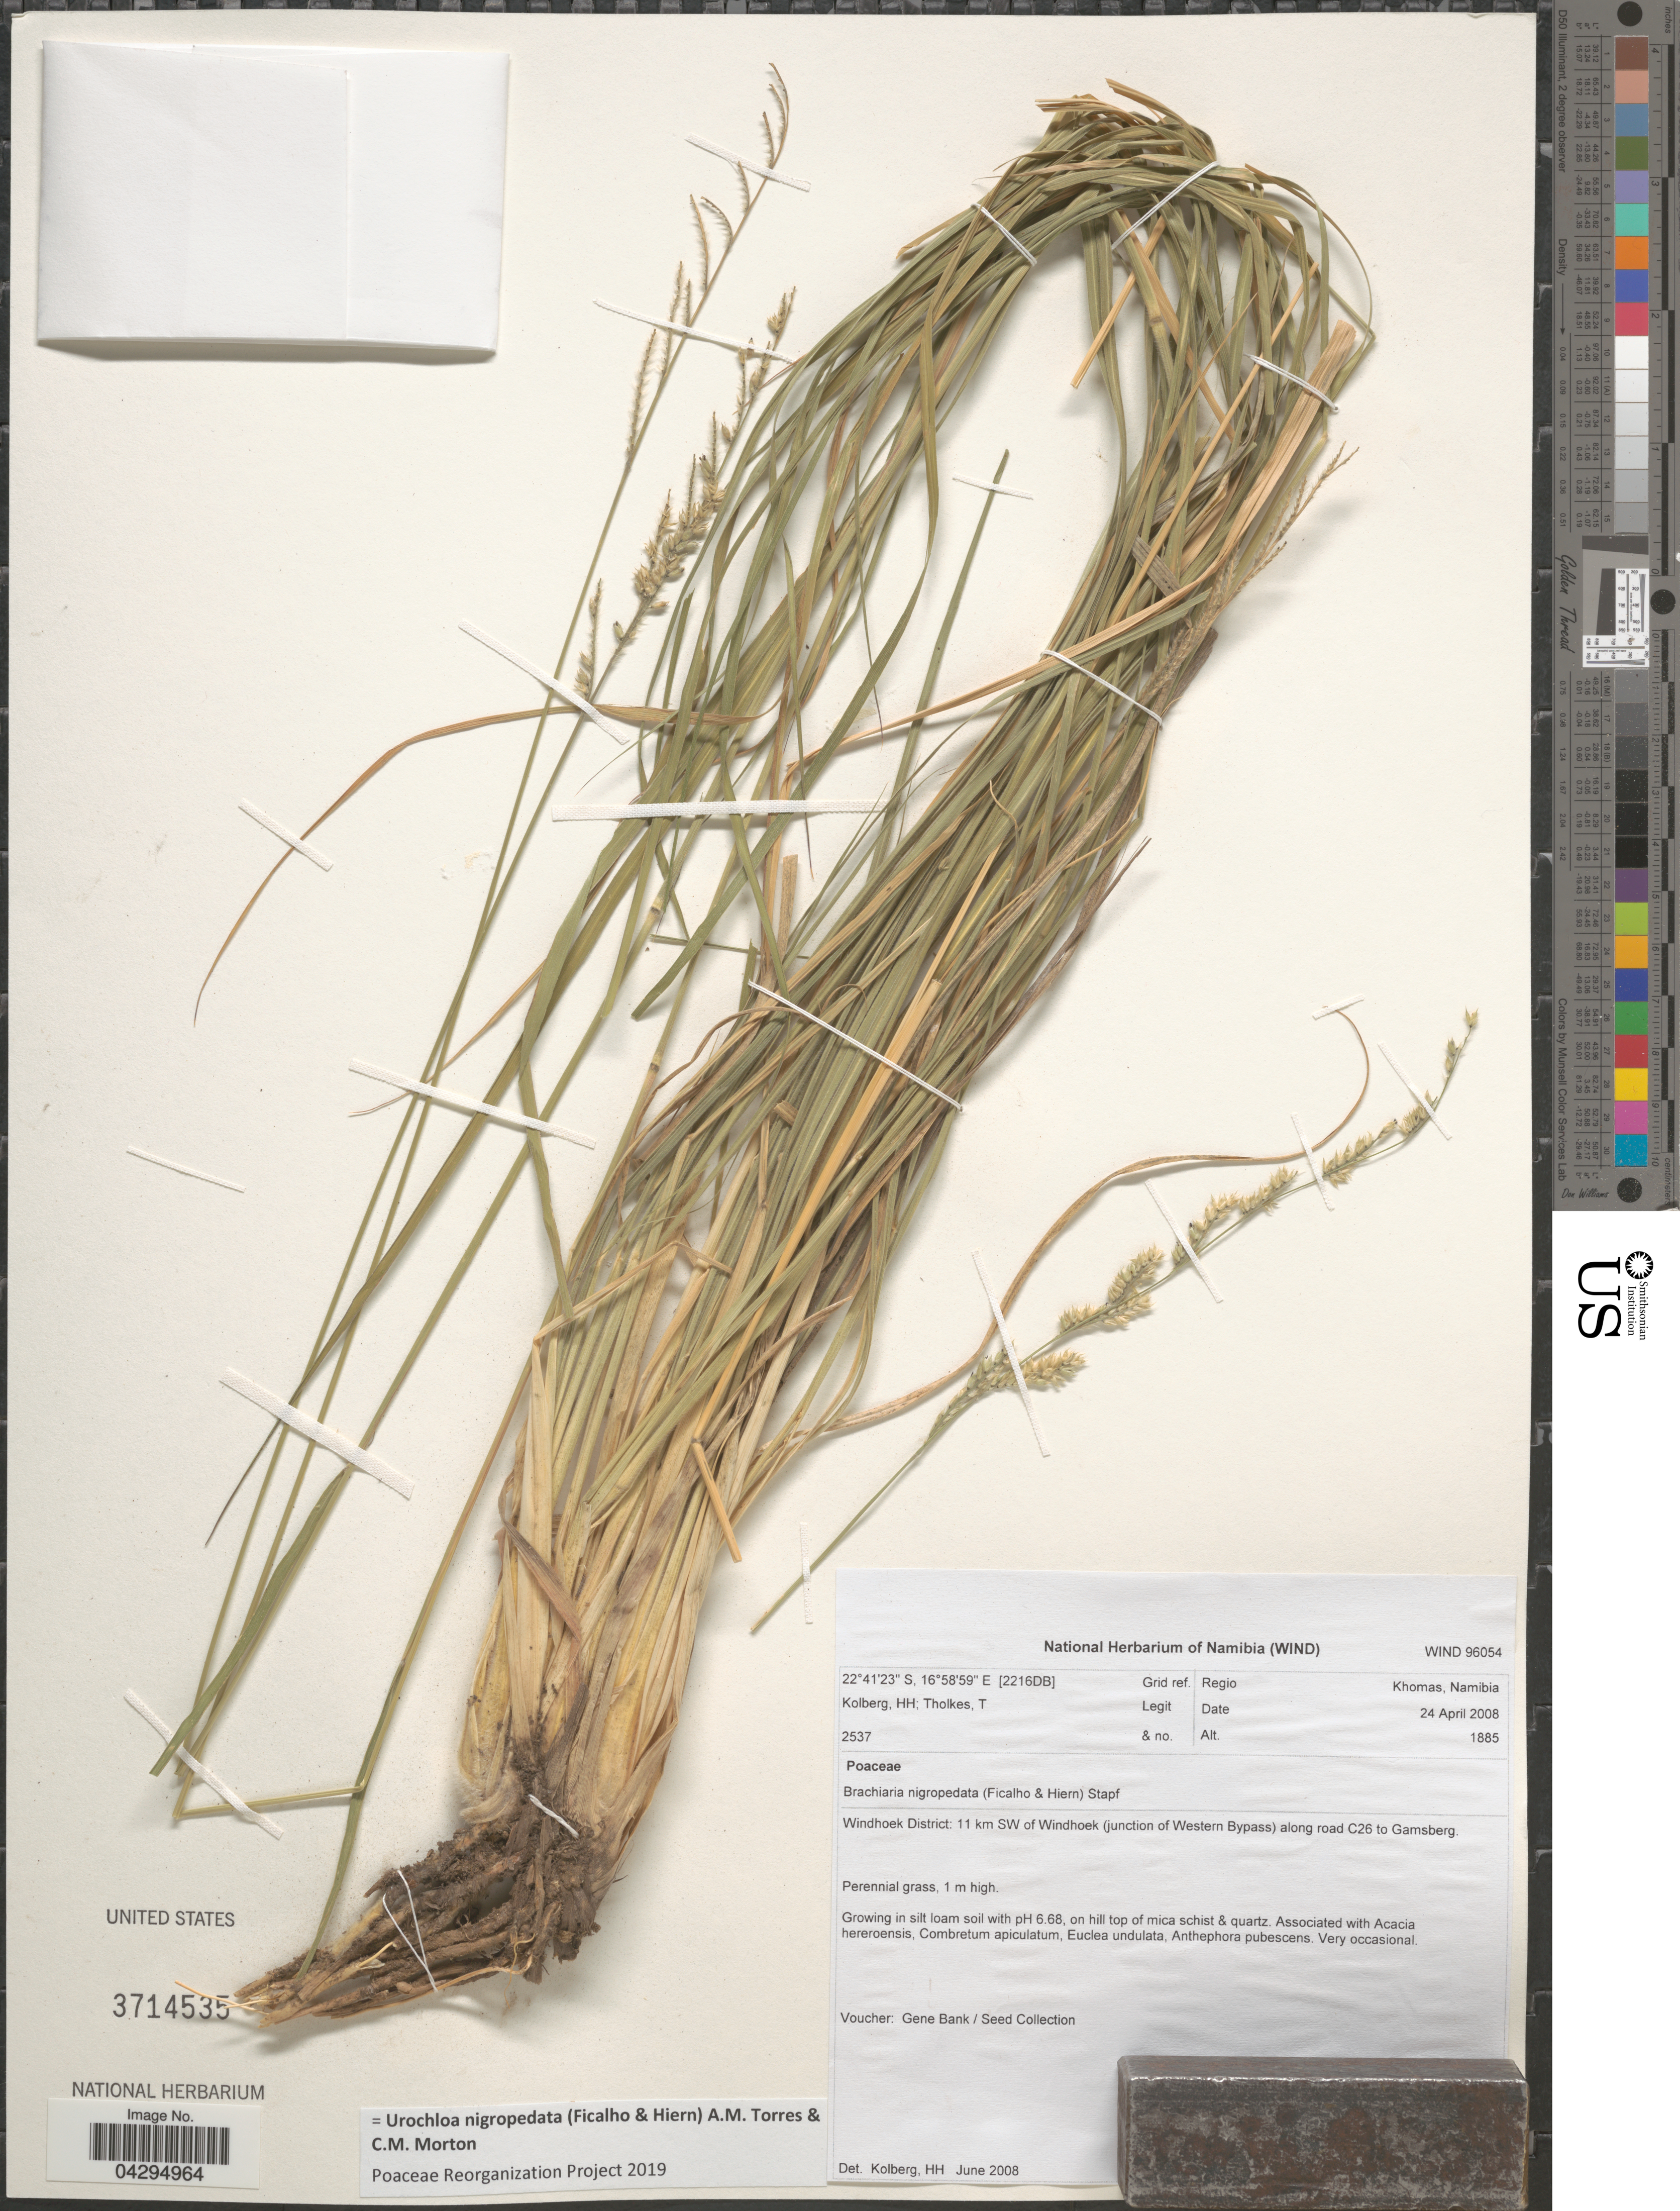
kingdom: Plantae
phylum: Tracheophyta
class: Liliopsida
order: Poales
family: Poaceae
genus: Urochloa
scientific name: Urochloa nigropedata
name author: (Ficalho & Hiern) A.M. Torres & C.M. Morton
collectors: H. H. Kolberg & T. Tholkes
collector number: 2537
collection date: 2008-04-24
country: Namibia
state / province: Khomas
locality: Grid ref. [2216DB]. Regio Khomas. Windhoek District: 11 km SW of Windhoek (junction of Western Bypass) along road C26 to Gamsberg.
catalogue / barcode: US 3714535